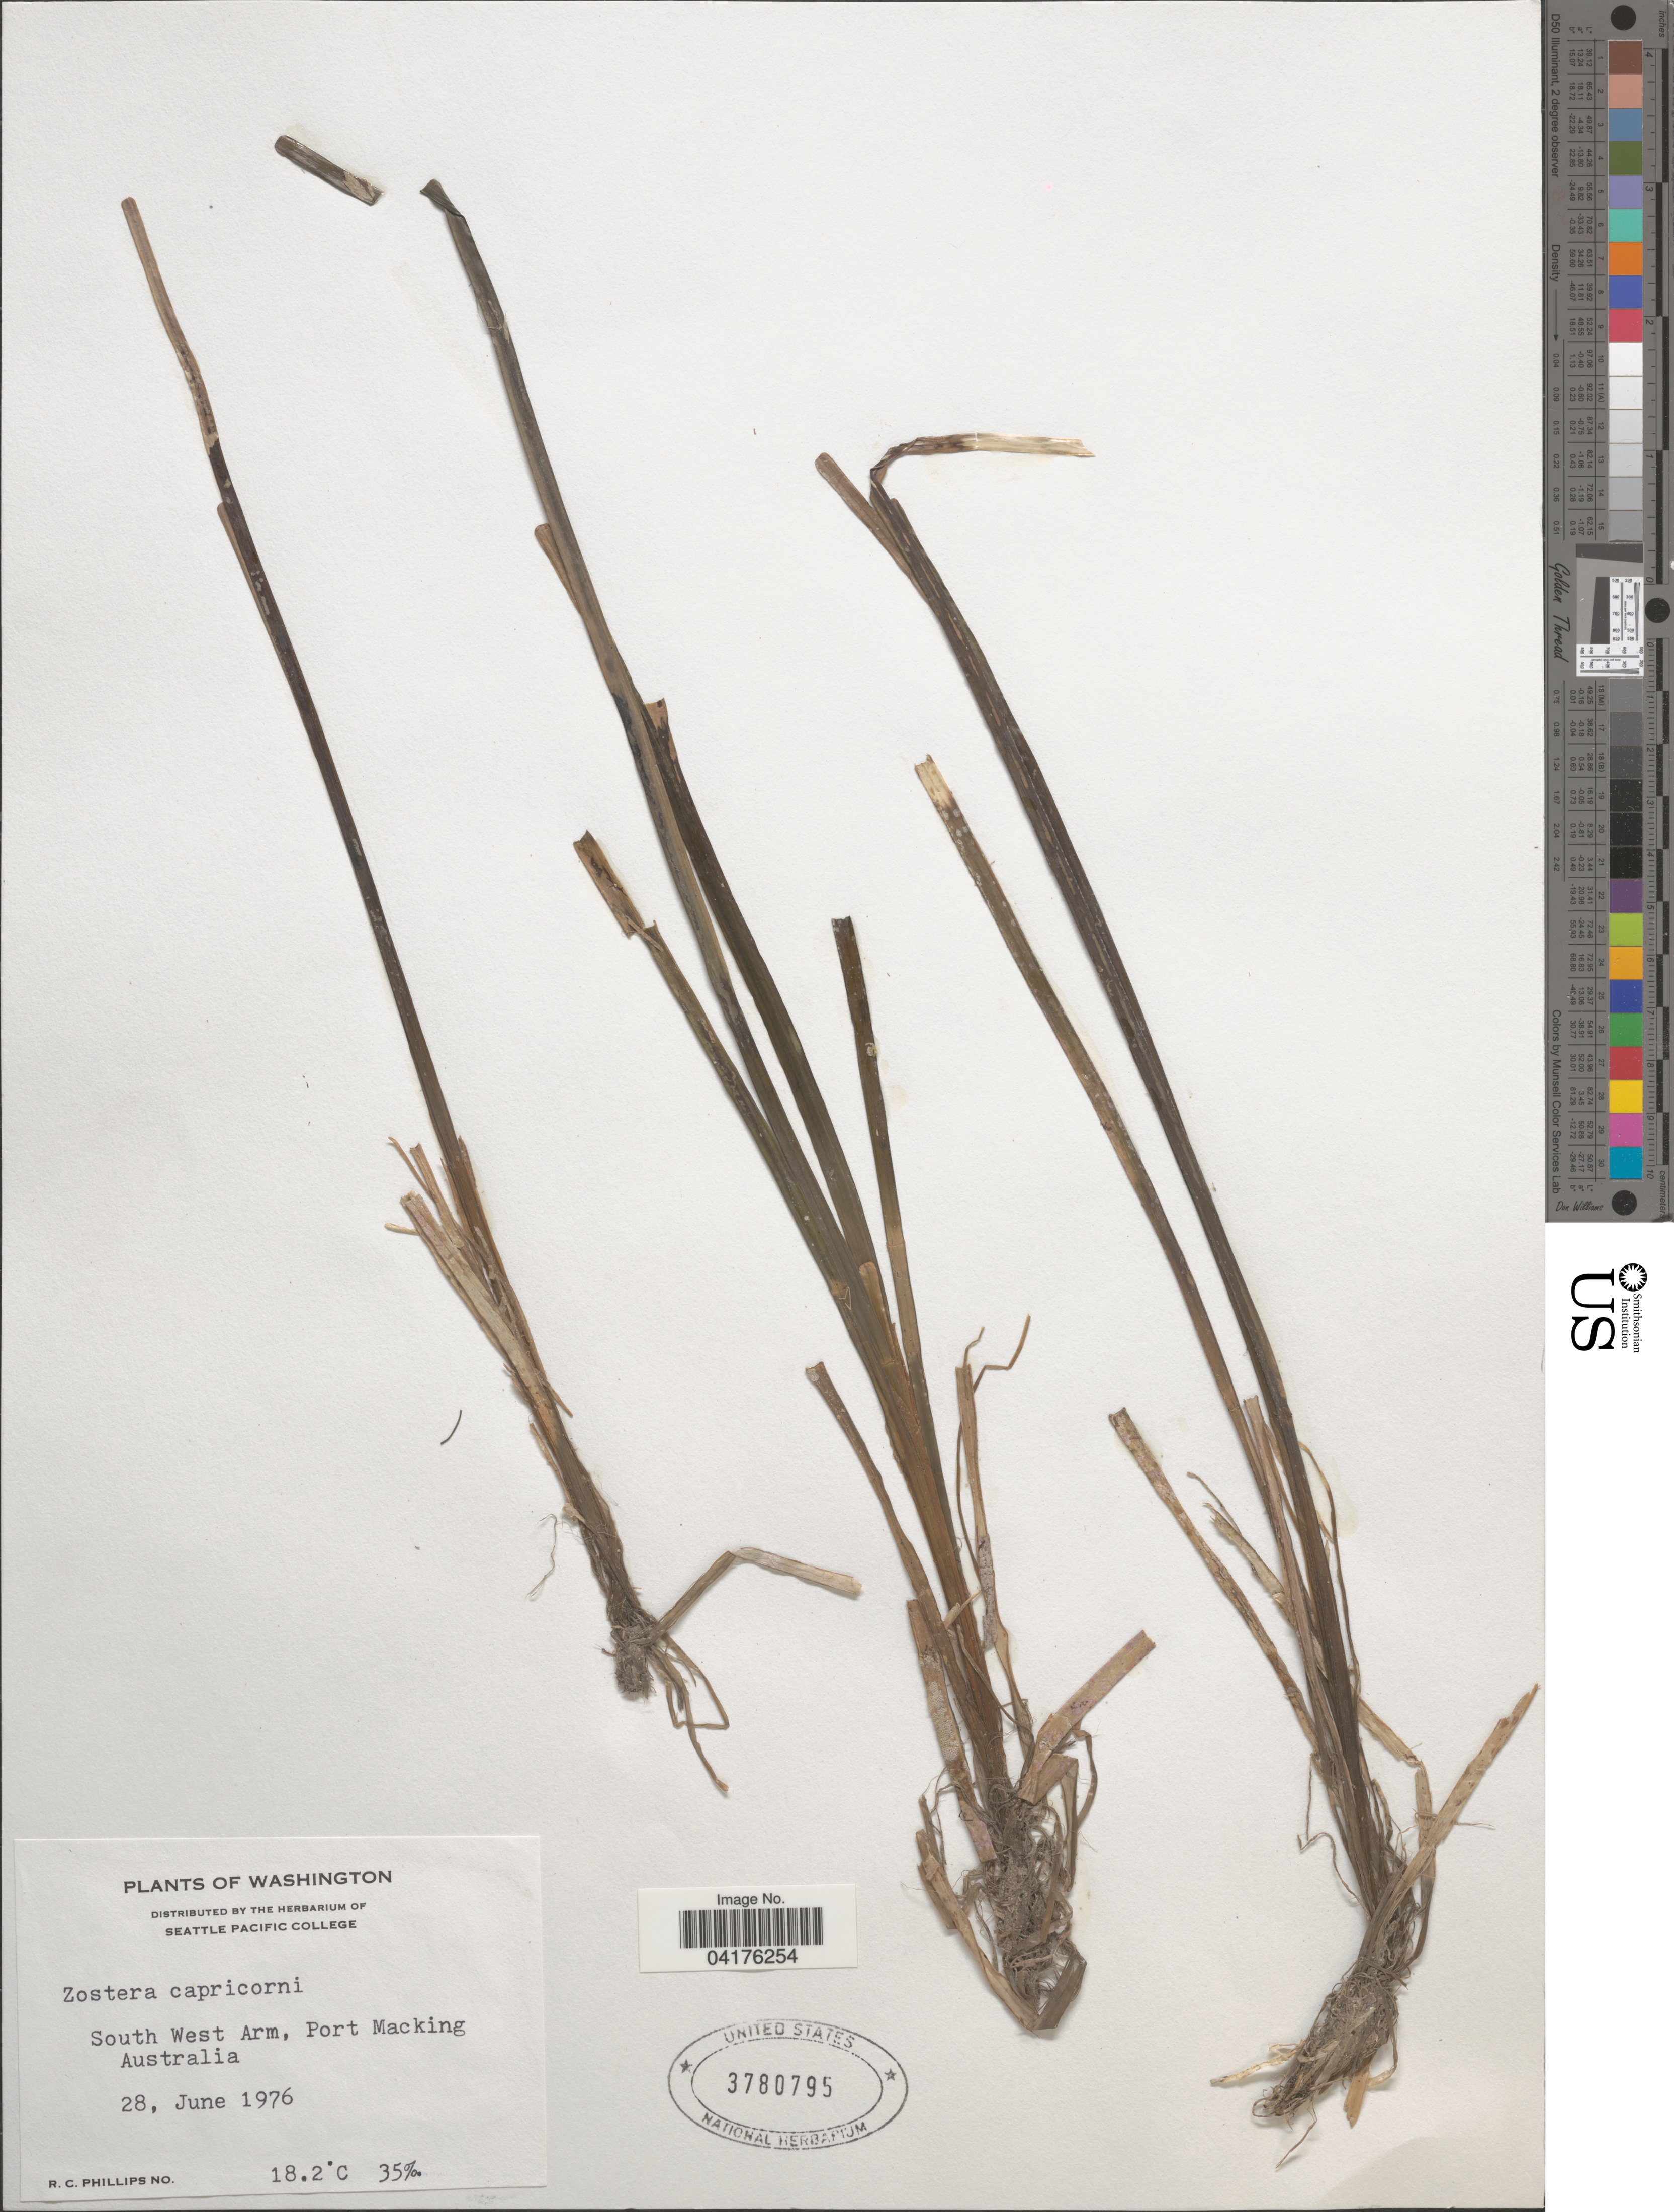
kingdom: Plantae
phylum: Tracheophyta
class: Liliopsida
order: Alismatales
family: Zosteraceae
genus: Zostera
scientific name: Zostera capricorni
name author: Asch.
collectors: R. C. Phillips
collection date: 1976-06-28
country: Australia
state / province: New South Wales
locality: South West Arm, Port Macking [= Port Hacking].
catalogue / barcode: US 3780795